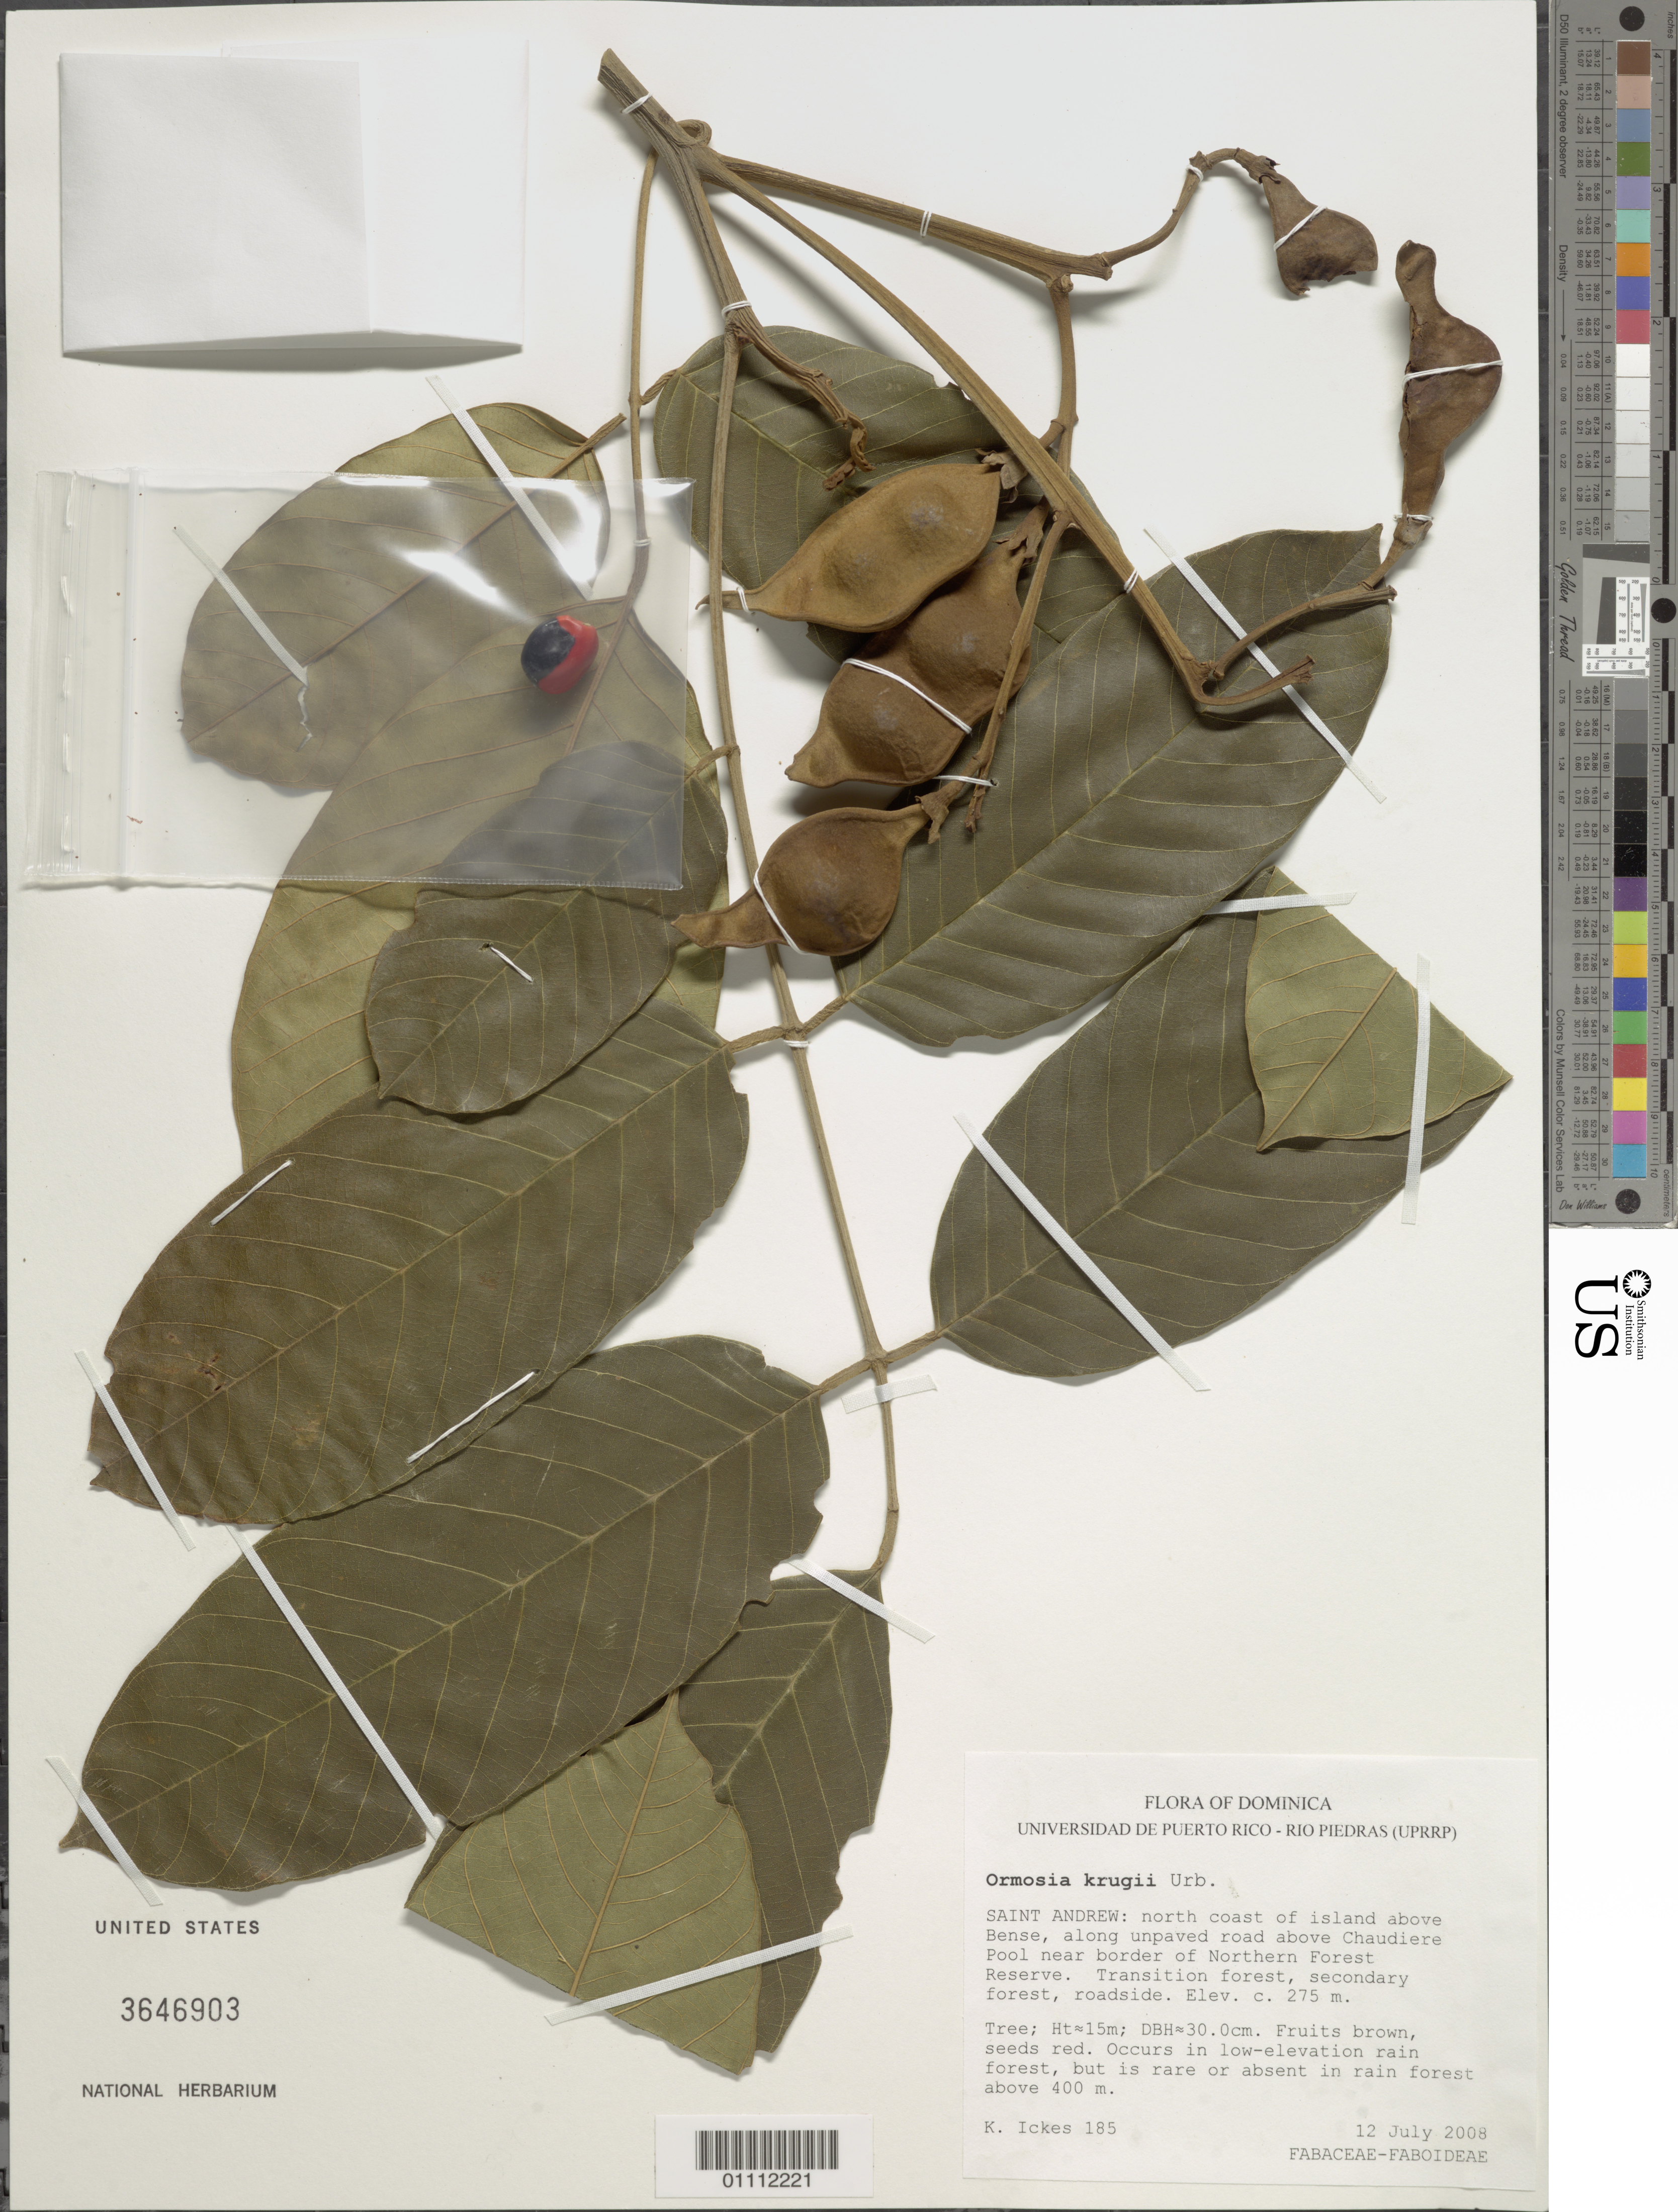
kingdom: Plantae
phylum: Tracheophyta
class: Magnoliopsida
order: Fabales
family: Fabaceae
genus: Ormosia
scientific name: Ormosia krugii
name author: Urb.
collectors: K. Ickes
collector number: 185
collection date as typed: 12 Jul 2008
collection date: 2008-07-12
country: Dominica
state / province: St. Andrew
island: Dominica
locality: Northern Forest Reserve, near border; N coast of island above Bense, along unpaved road above Chaudiere Pool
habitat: Transition forest, secondary forest, roadside. Occurs in low elevation rainforest, but is rare or absent in rain forest above 400 m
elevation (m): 275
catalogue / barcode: US 3646903